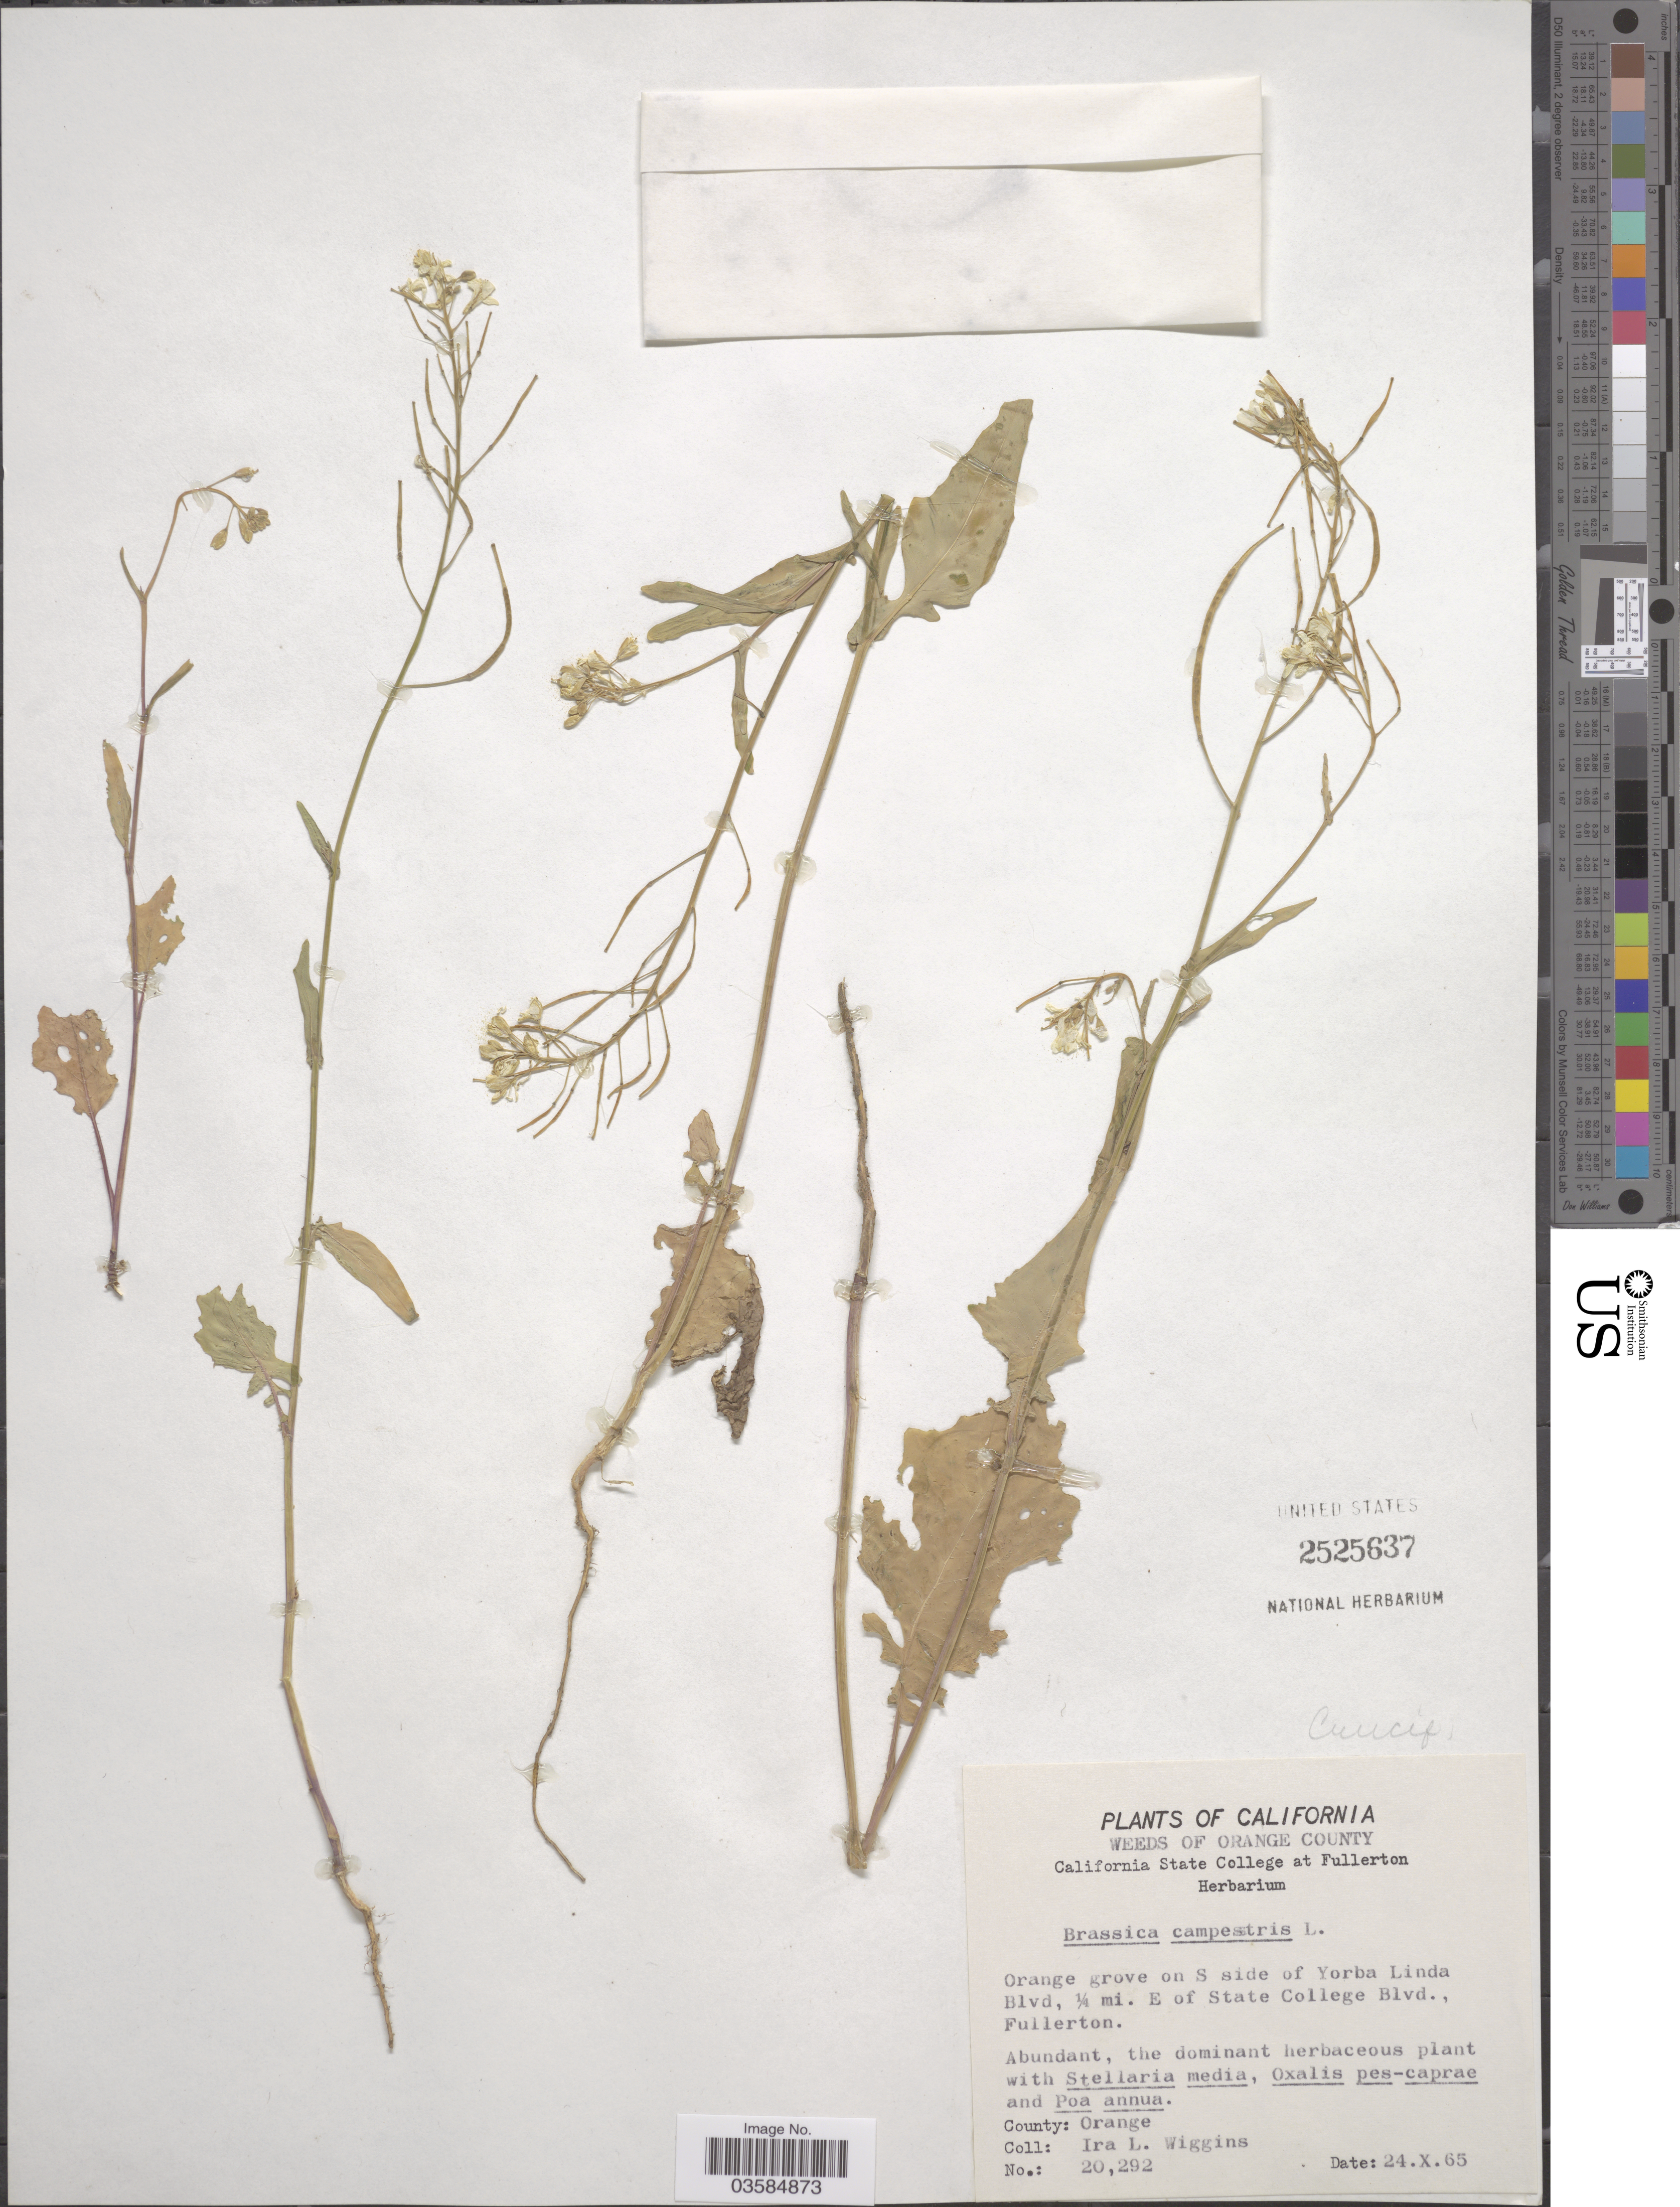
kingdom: Plantae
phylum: Tracheophyta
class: Magnoliopsida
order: Brassicales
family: Brassicaceae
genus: Brassica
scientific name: Brassica campestris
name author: L.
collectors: I. L. Wiggins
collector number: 20292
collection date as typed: Transcribed d/m/y: 24/10/65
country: United States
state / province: California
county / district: Orange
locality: Weeds of Orange County. Orange grove on S side of Yorba Linda Blvd, ¼ mi. E of State College Blvd., Fullerton. County: Orange.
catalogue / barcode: US 2525637